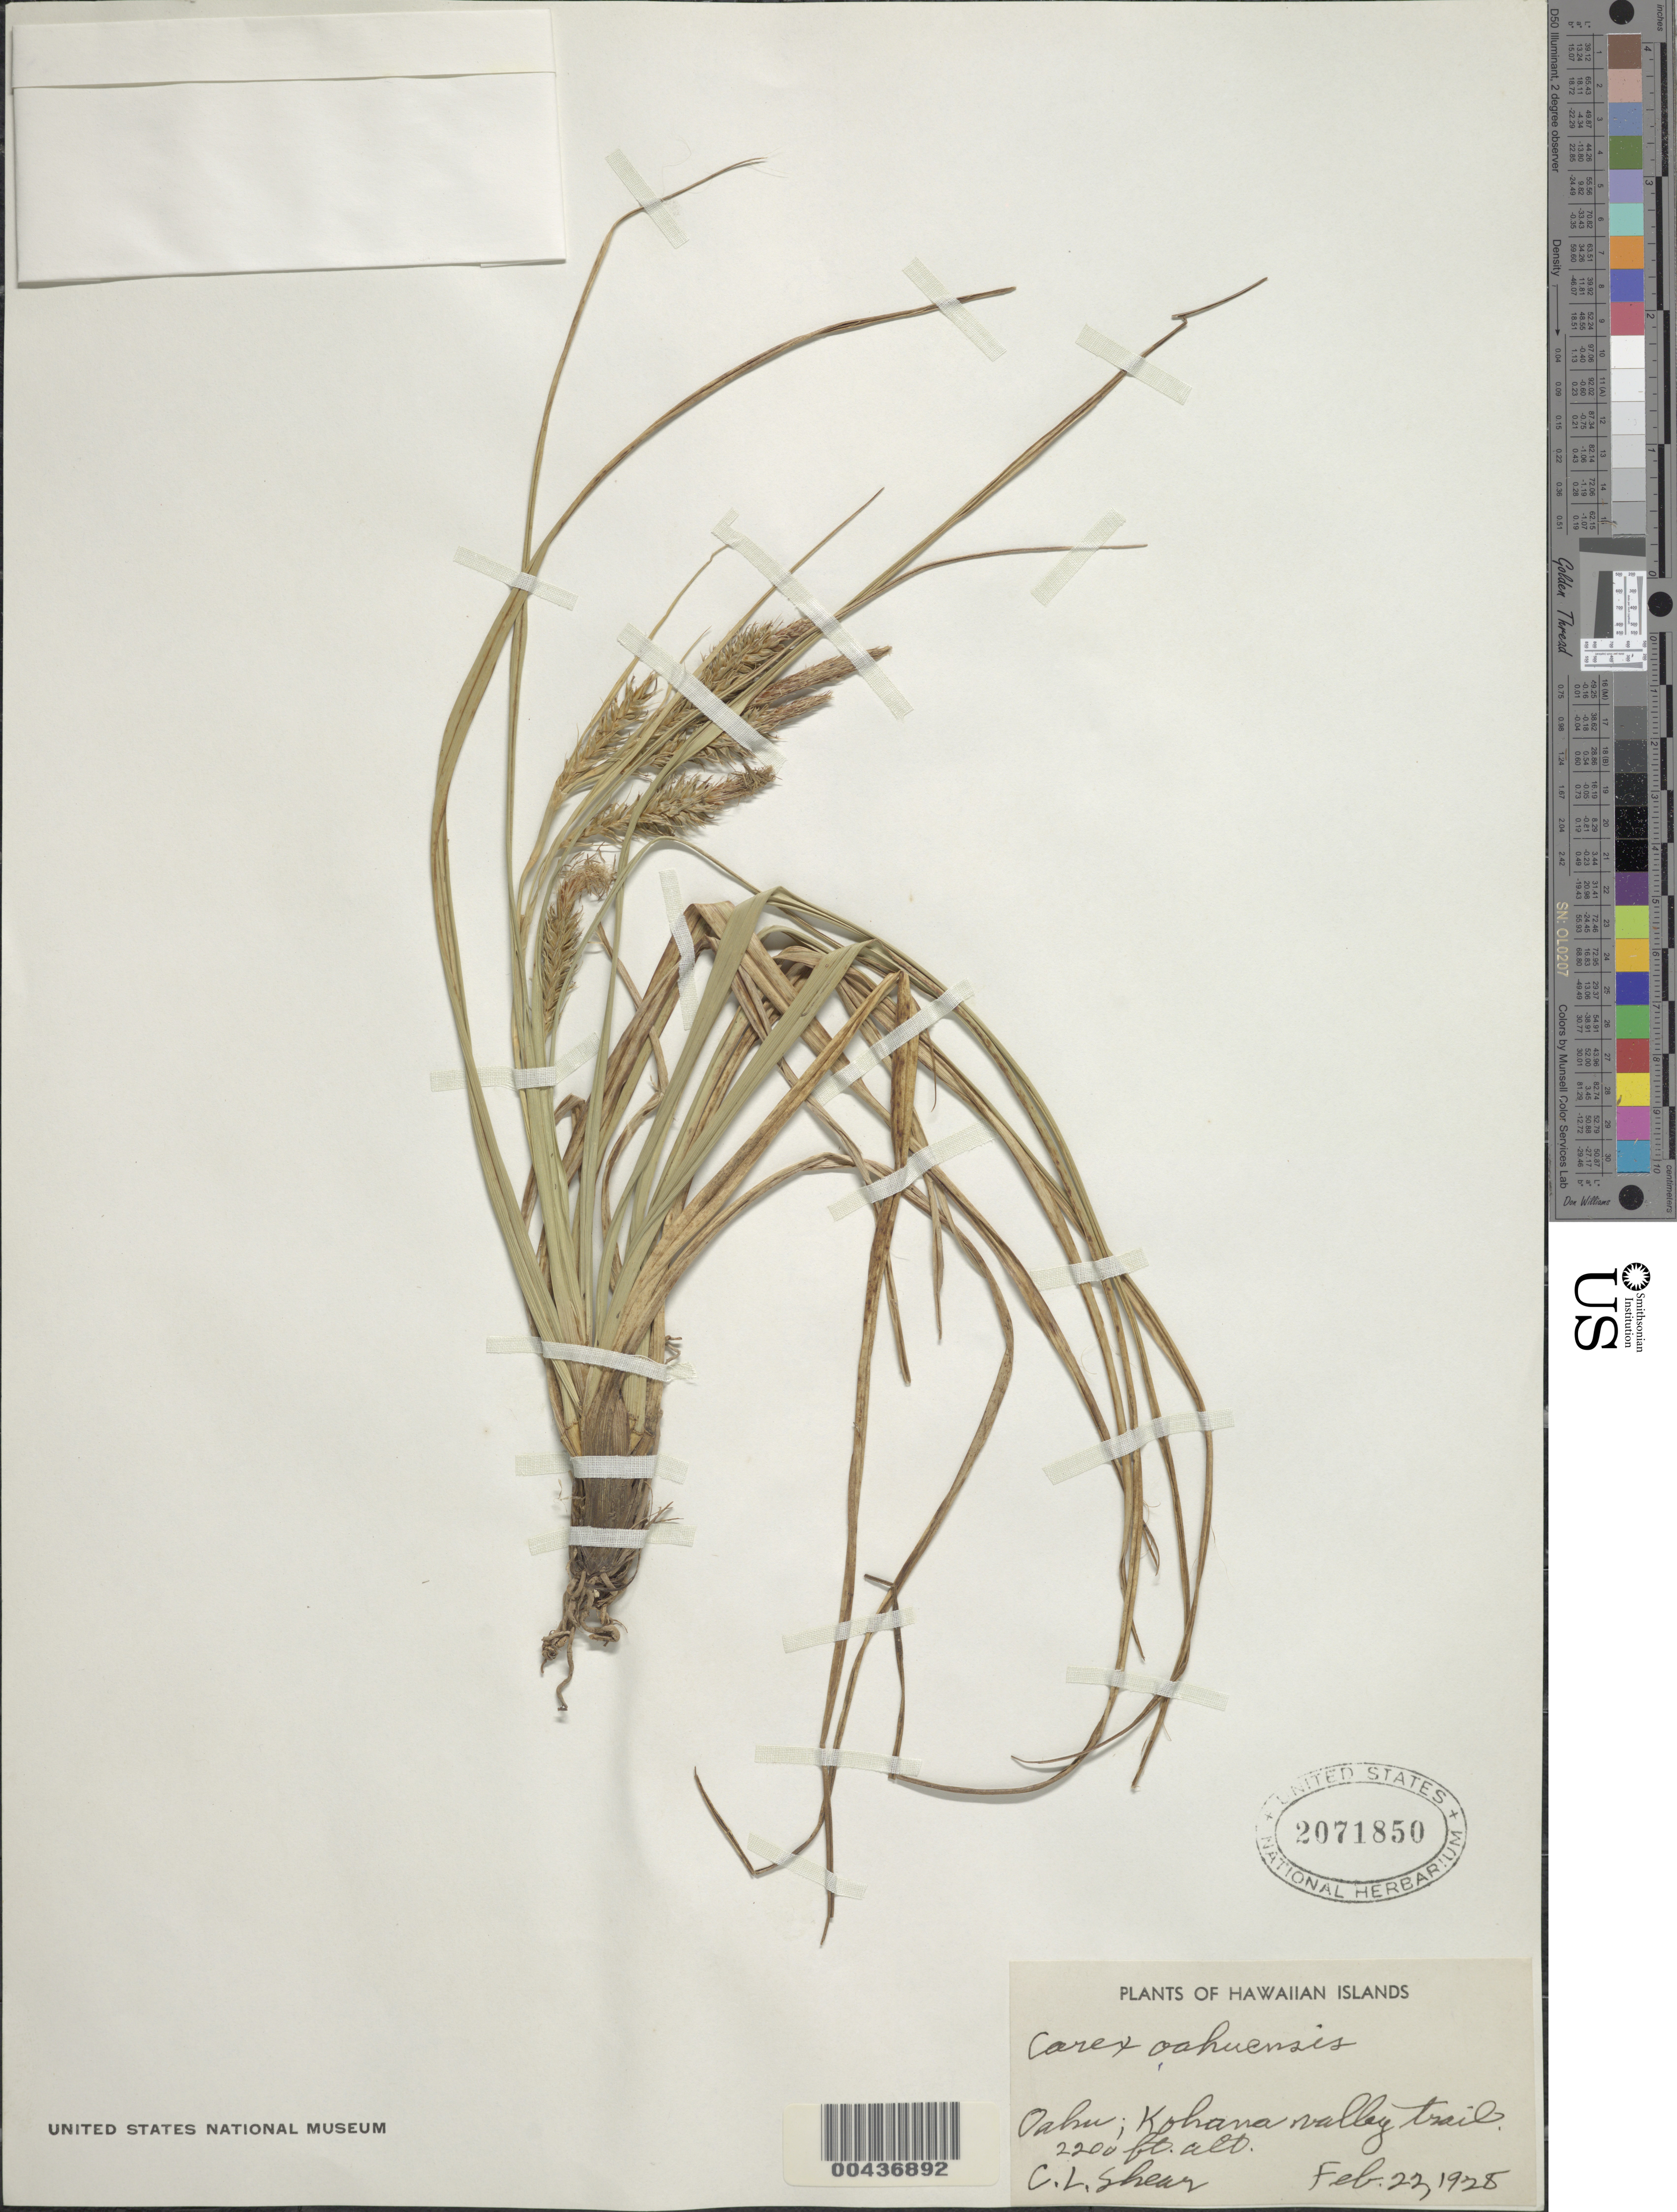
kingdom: Plantae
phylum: Tracheophyta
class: Liliopsida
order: Poales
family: Cyperaceae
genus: Carex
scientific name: Carex wahuensis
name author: C.A. Mey.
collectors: C. L. Shear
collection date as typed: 22 Feb 1928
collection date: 1928-02-22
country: United States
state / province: Hawaii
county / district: Honolulu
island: Oahu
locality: Kohana Valley trail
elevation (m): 671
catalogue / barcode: US 2071850